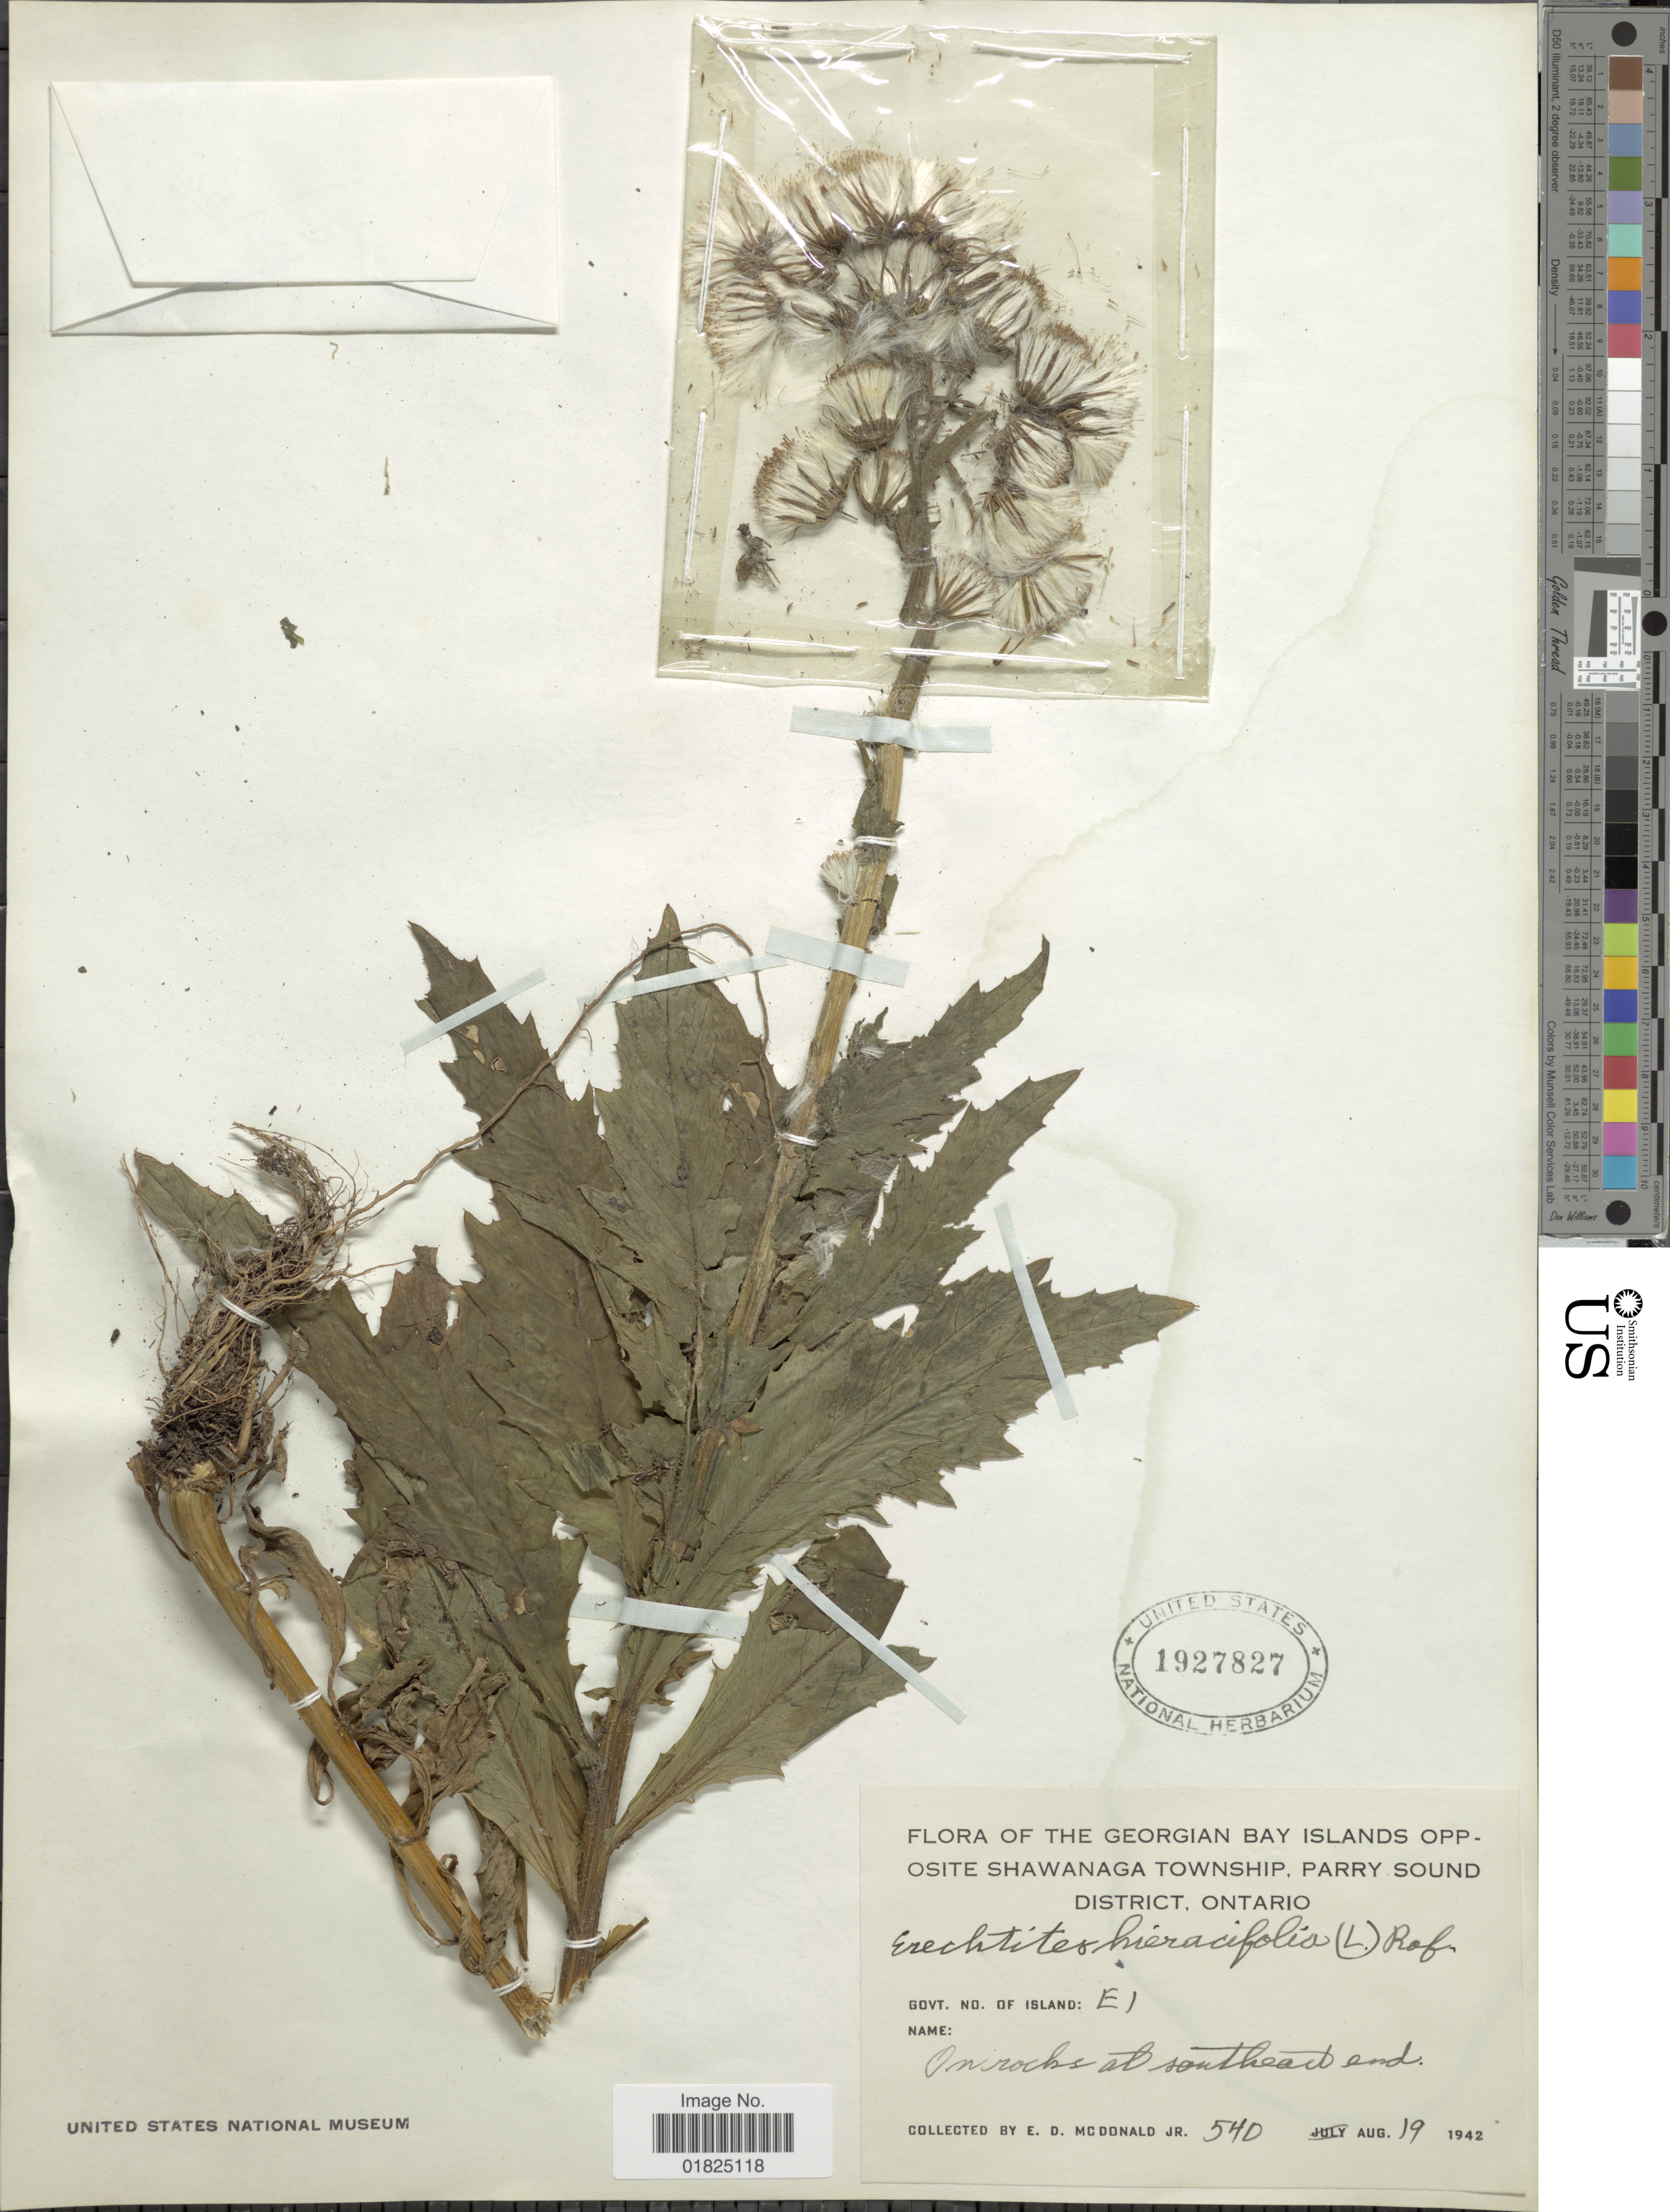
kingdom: Plantae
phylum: Tracheophyta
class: Magnoliopsida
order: Asterales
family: Asteraceae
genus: Erechtites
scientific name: Erechtites hieraciifolius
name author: (L.) Raf. ex DC.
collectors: E. D. McDonald Jr.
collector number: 540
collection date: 1942-08-19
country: Canada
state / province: Ontario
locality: The Georgian Bay Islands Opposite Shawanaga Township, Parry Sound District, Govt. no. of Island: E1, on rocks at southeast end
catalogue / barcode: US 1927827